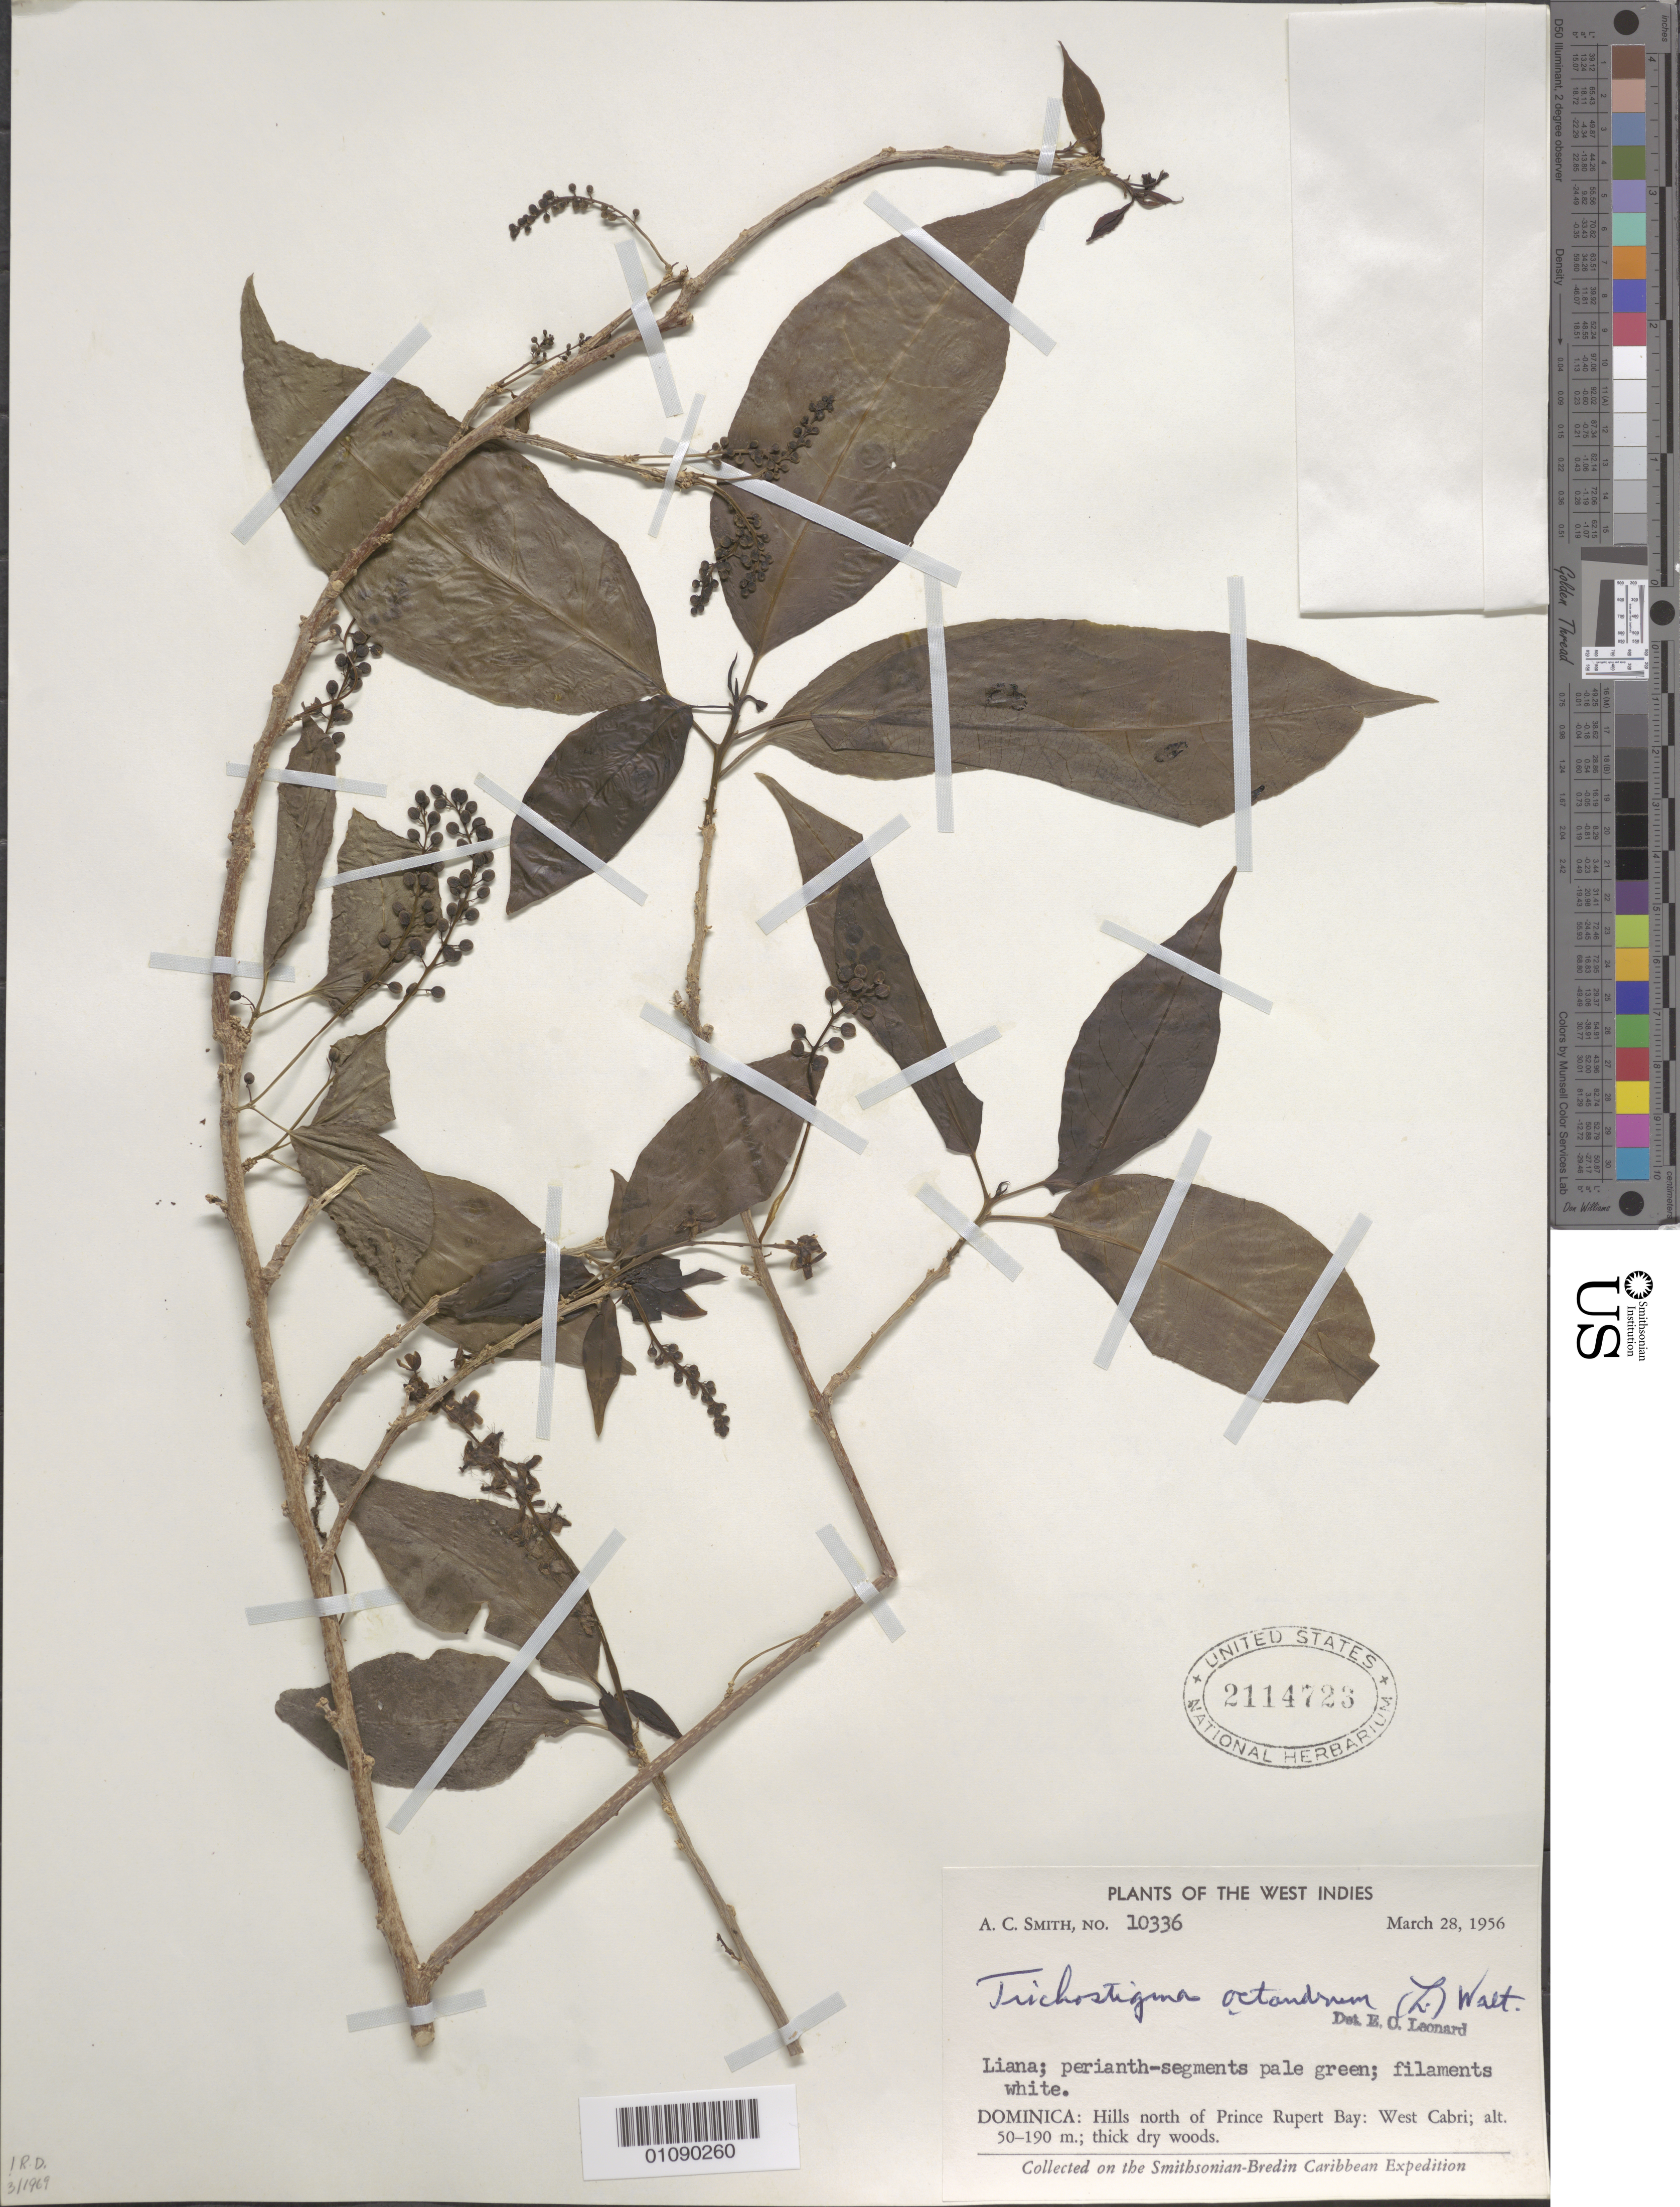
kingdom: Plantae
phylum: Tracheophyta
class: Magnoliopsida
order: Caryophyllales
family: Phytolaccaceae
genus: Trichostigma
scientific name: Trichostigma octandrum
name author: (L.) H. Walter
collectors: A. C. Smith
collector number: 10336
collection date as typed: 28 Mar 1956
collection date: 1956-03-28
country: Dominica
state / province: St. John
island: Dominica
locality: West Cabrit, hills N of Prince Rupert Bay.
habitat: Thick dry woods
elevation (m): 50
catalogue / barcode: US 2114723